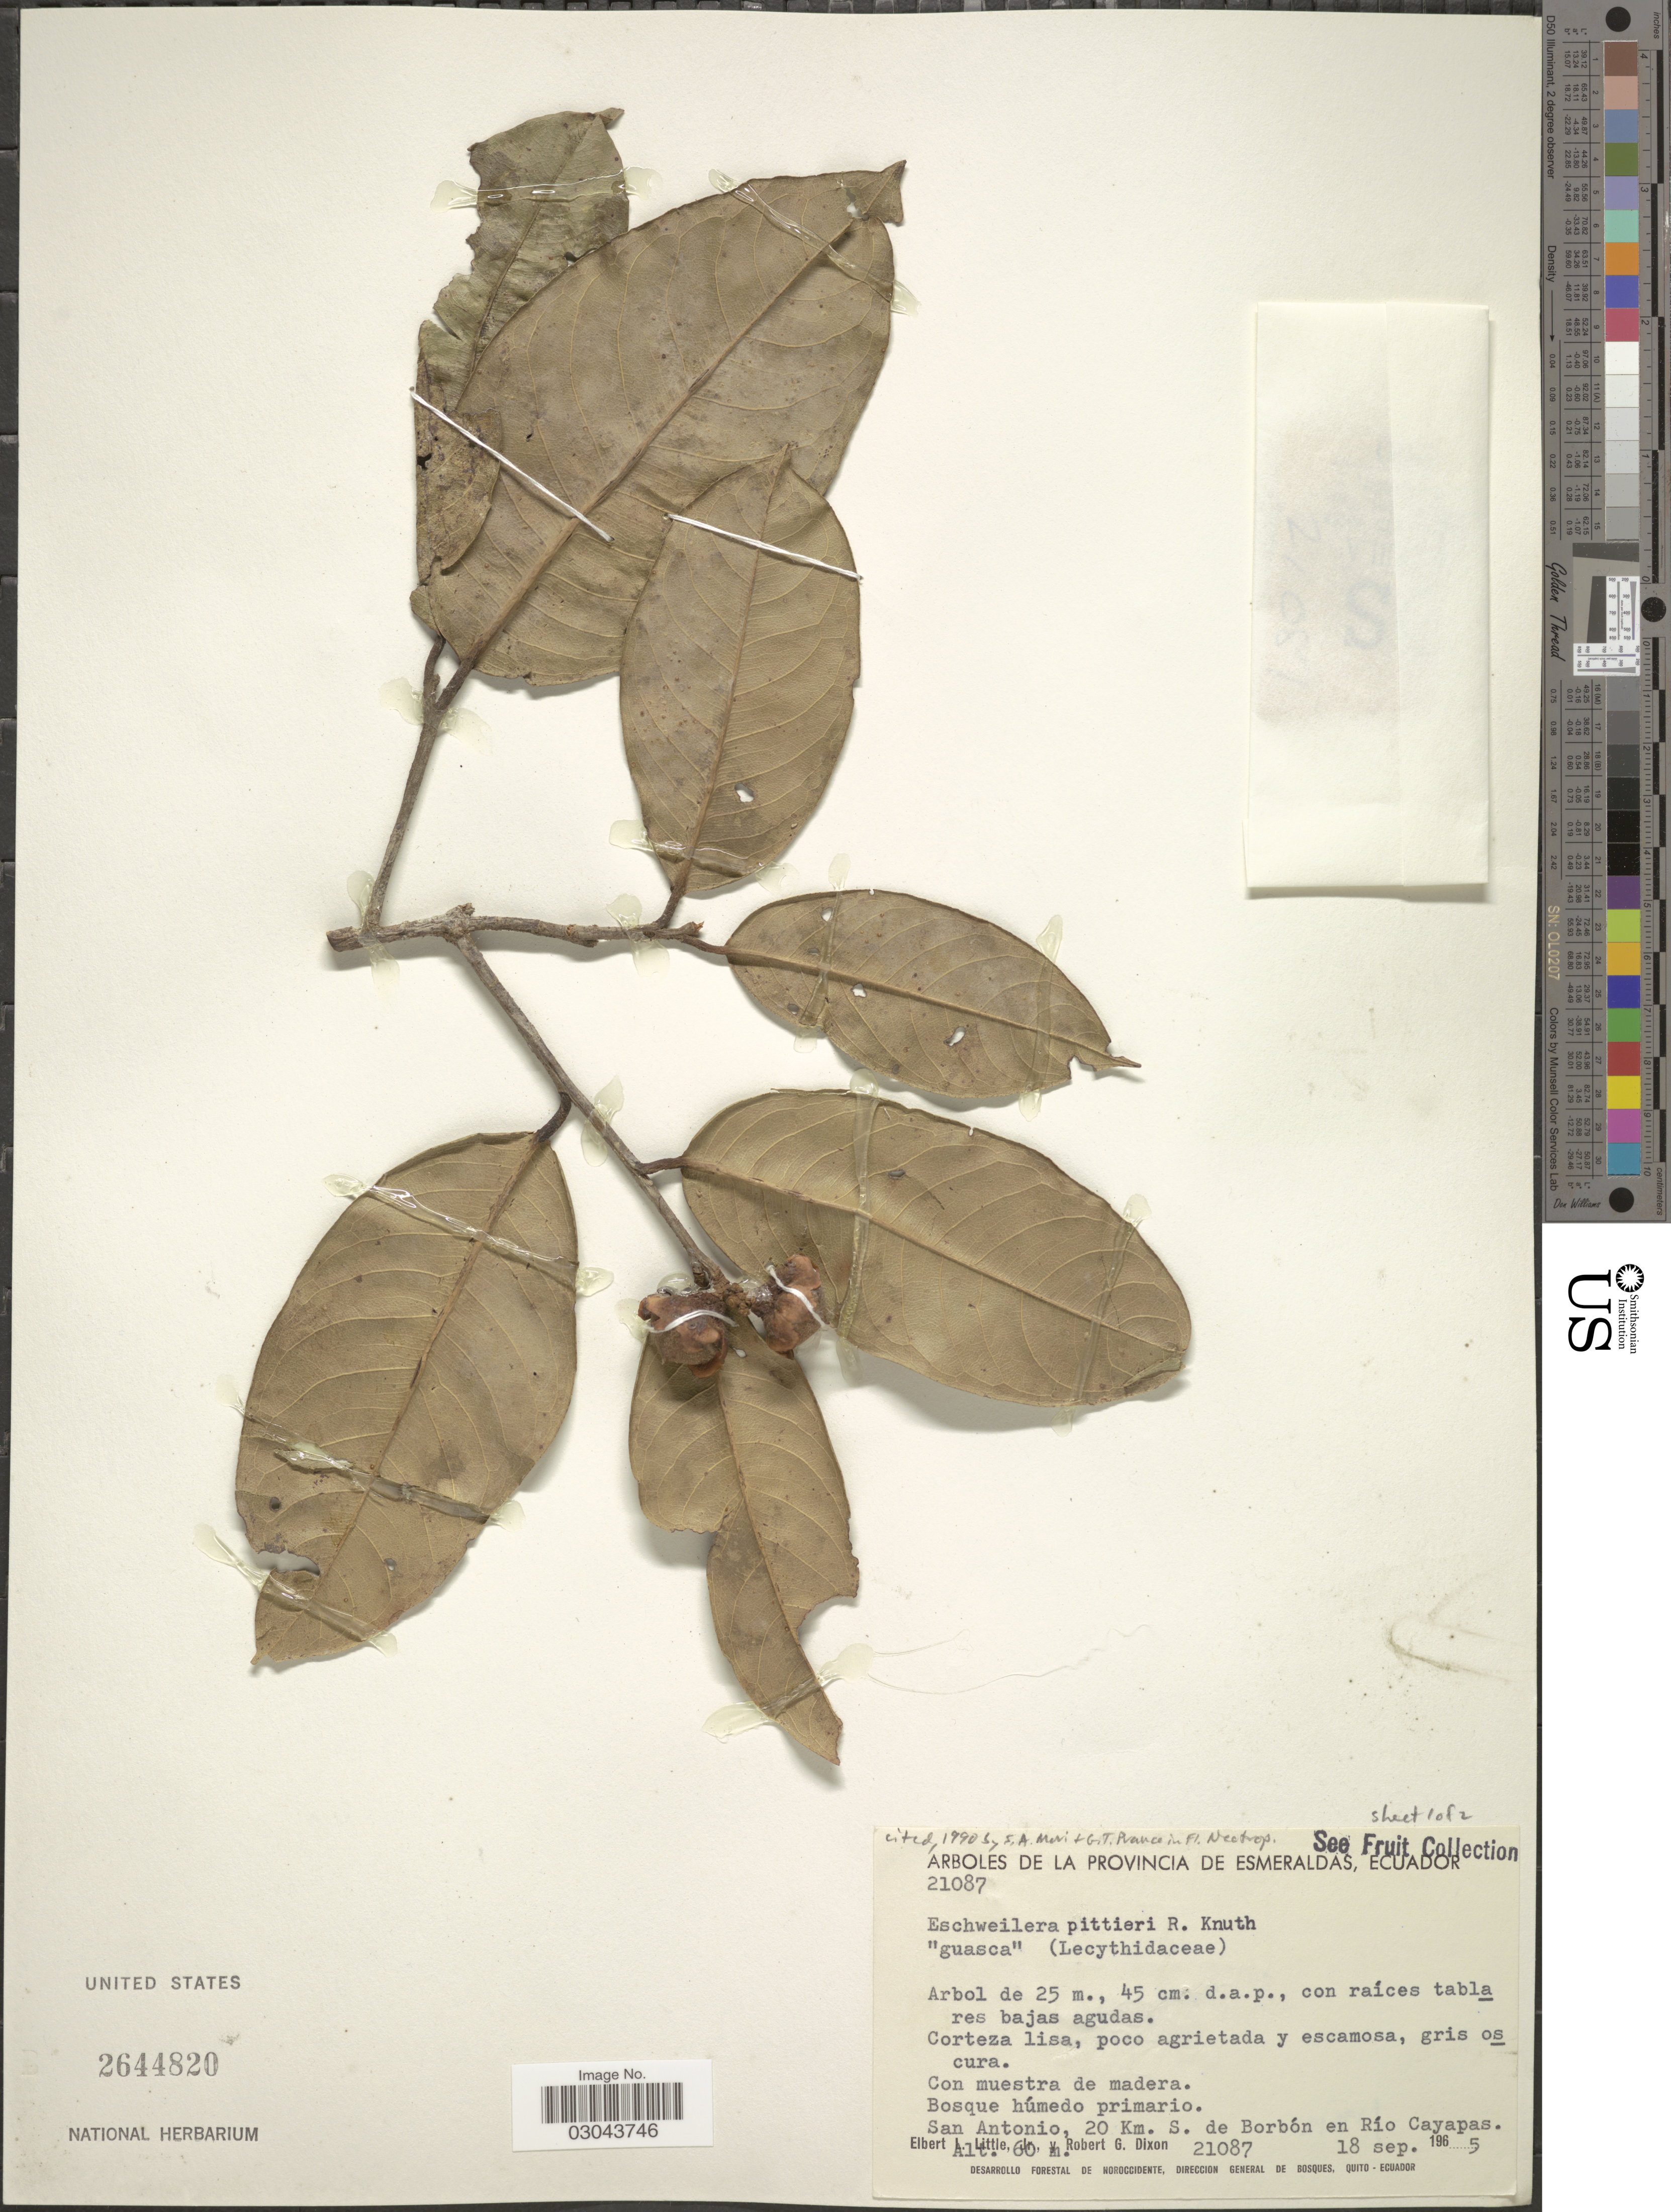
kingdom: Plantae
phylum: Tracheophyta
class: Magnoliopsida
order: Ericales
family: Lecythidaceae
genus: Eschweilera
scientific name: Eschweilera pittieri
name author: R. Knuth in Engl.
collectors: E. L. Little & R. G. Dixon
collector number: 21087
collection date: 1965-09-18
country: Ecuador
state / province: Esmeraldas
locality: San Antonio, 20 Km. S. de Borbón en Río Cayapas.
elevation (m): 60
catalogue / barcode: US 2644820